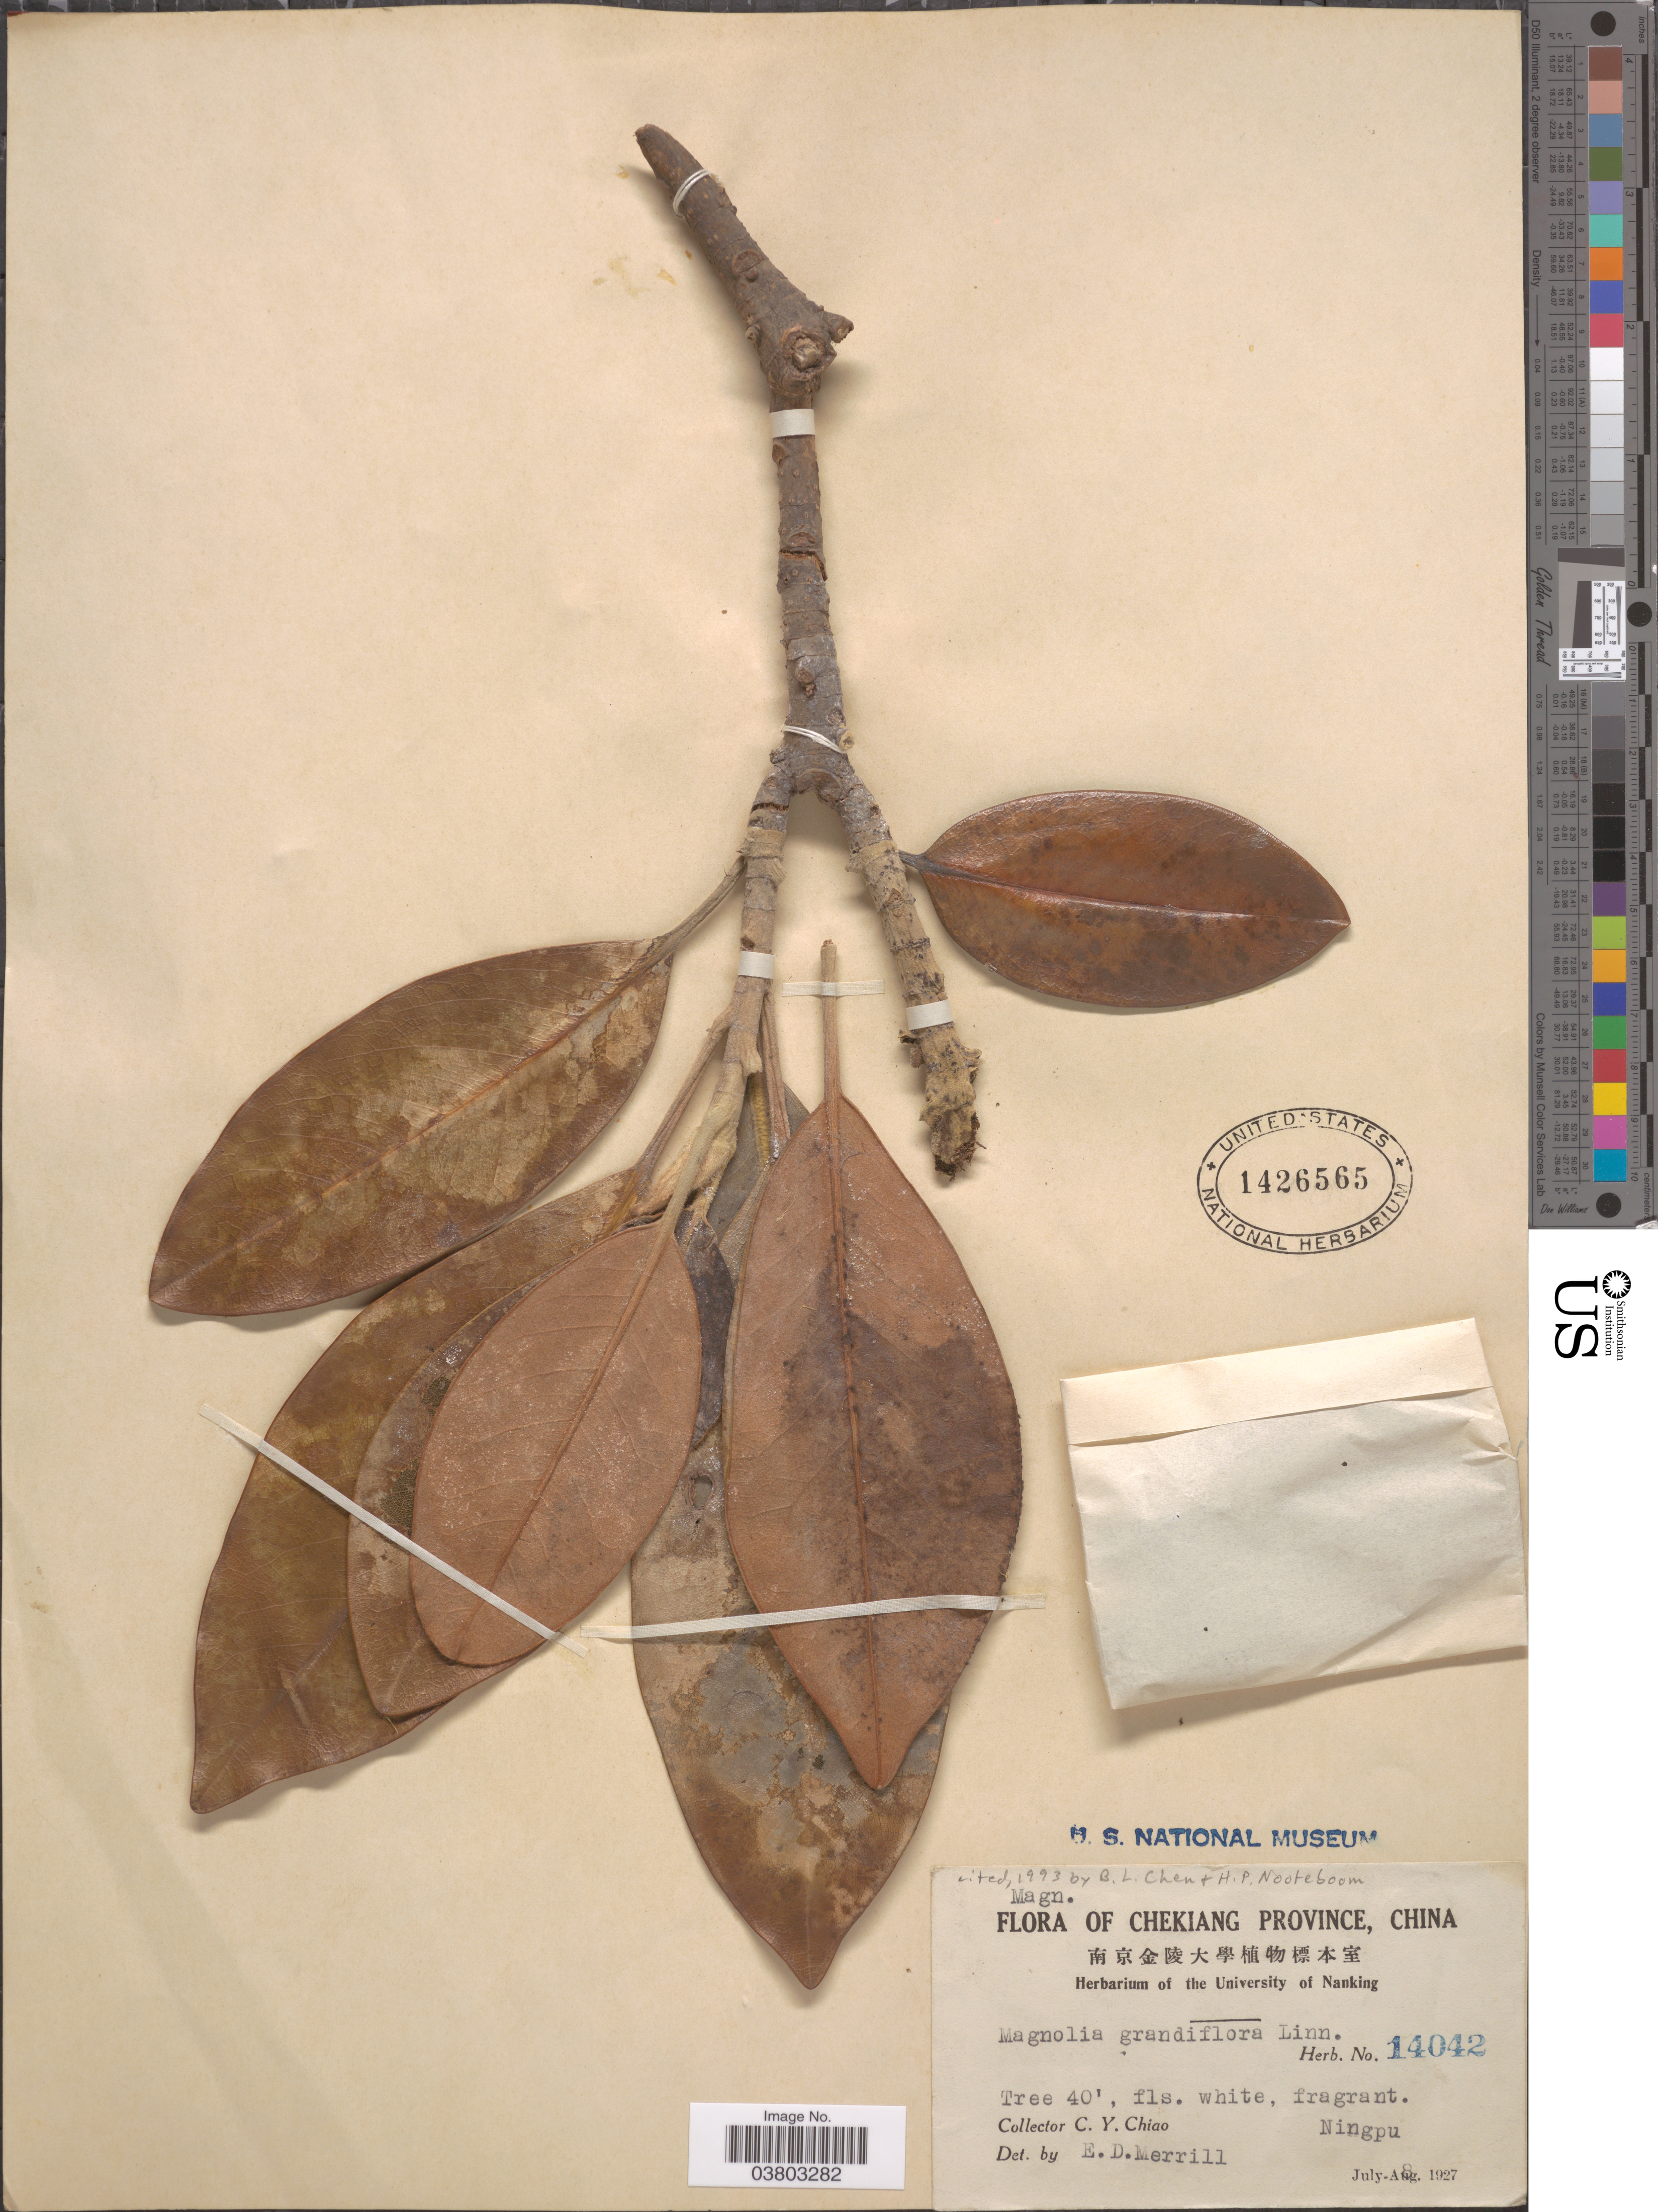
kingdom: Plantae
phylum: Tracheophyta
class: Magnoliopsida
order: Magnoliales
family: Magnoliaceae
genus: Magnolia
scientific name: Magnolia grandiflora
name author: L.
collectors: C. Y. Chiao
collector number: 14042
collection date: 1927-07-08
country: China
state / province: Zhejiang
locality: Chekiang Province. Ningpu.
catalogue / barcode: US 1426565